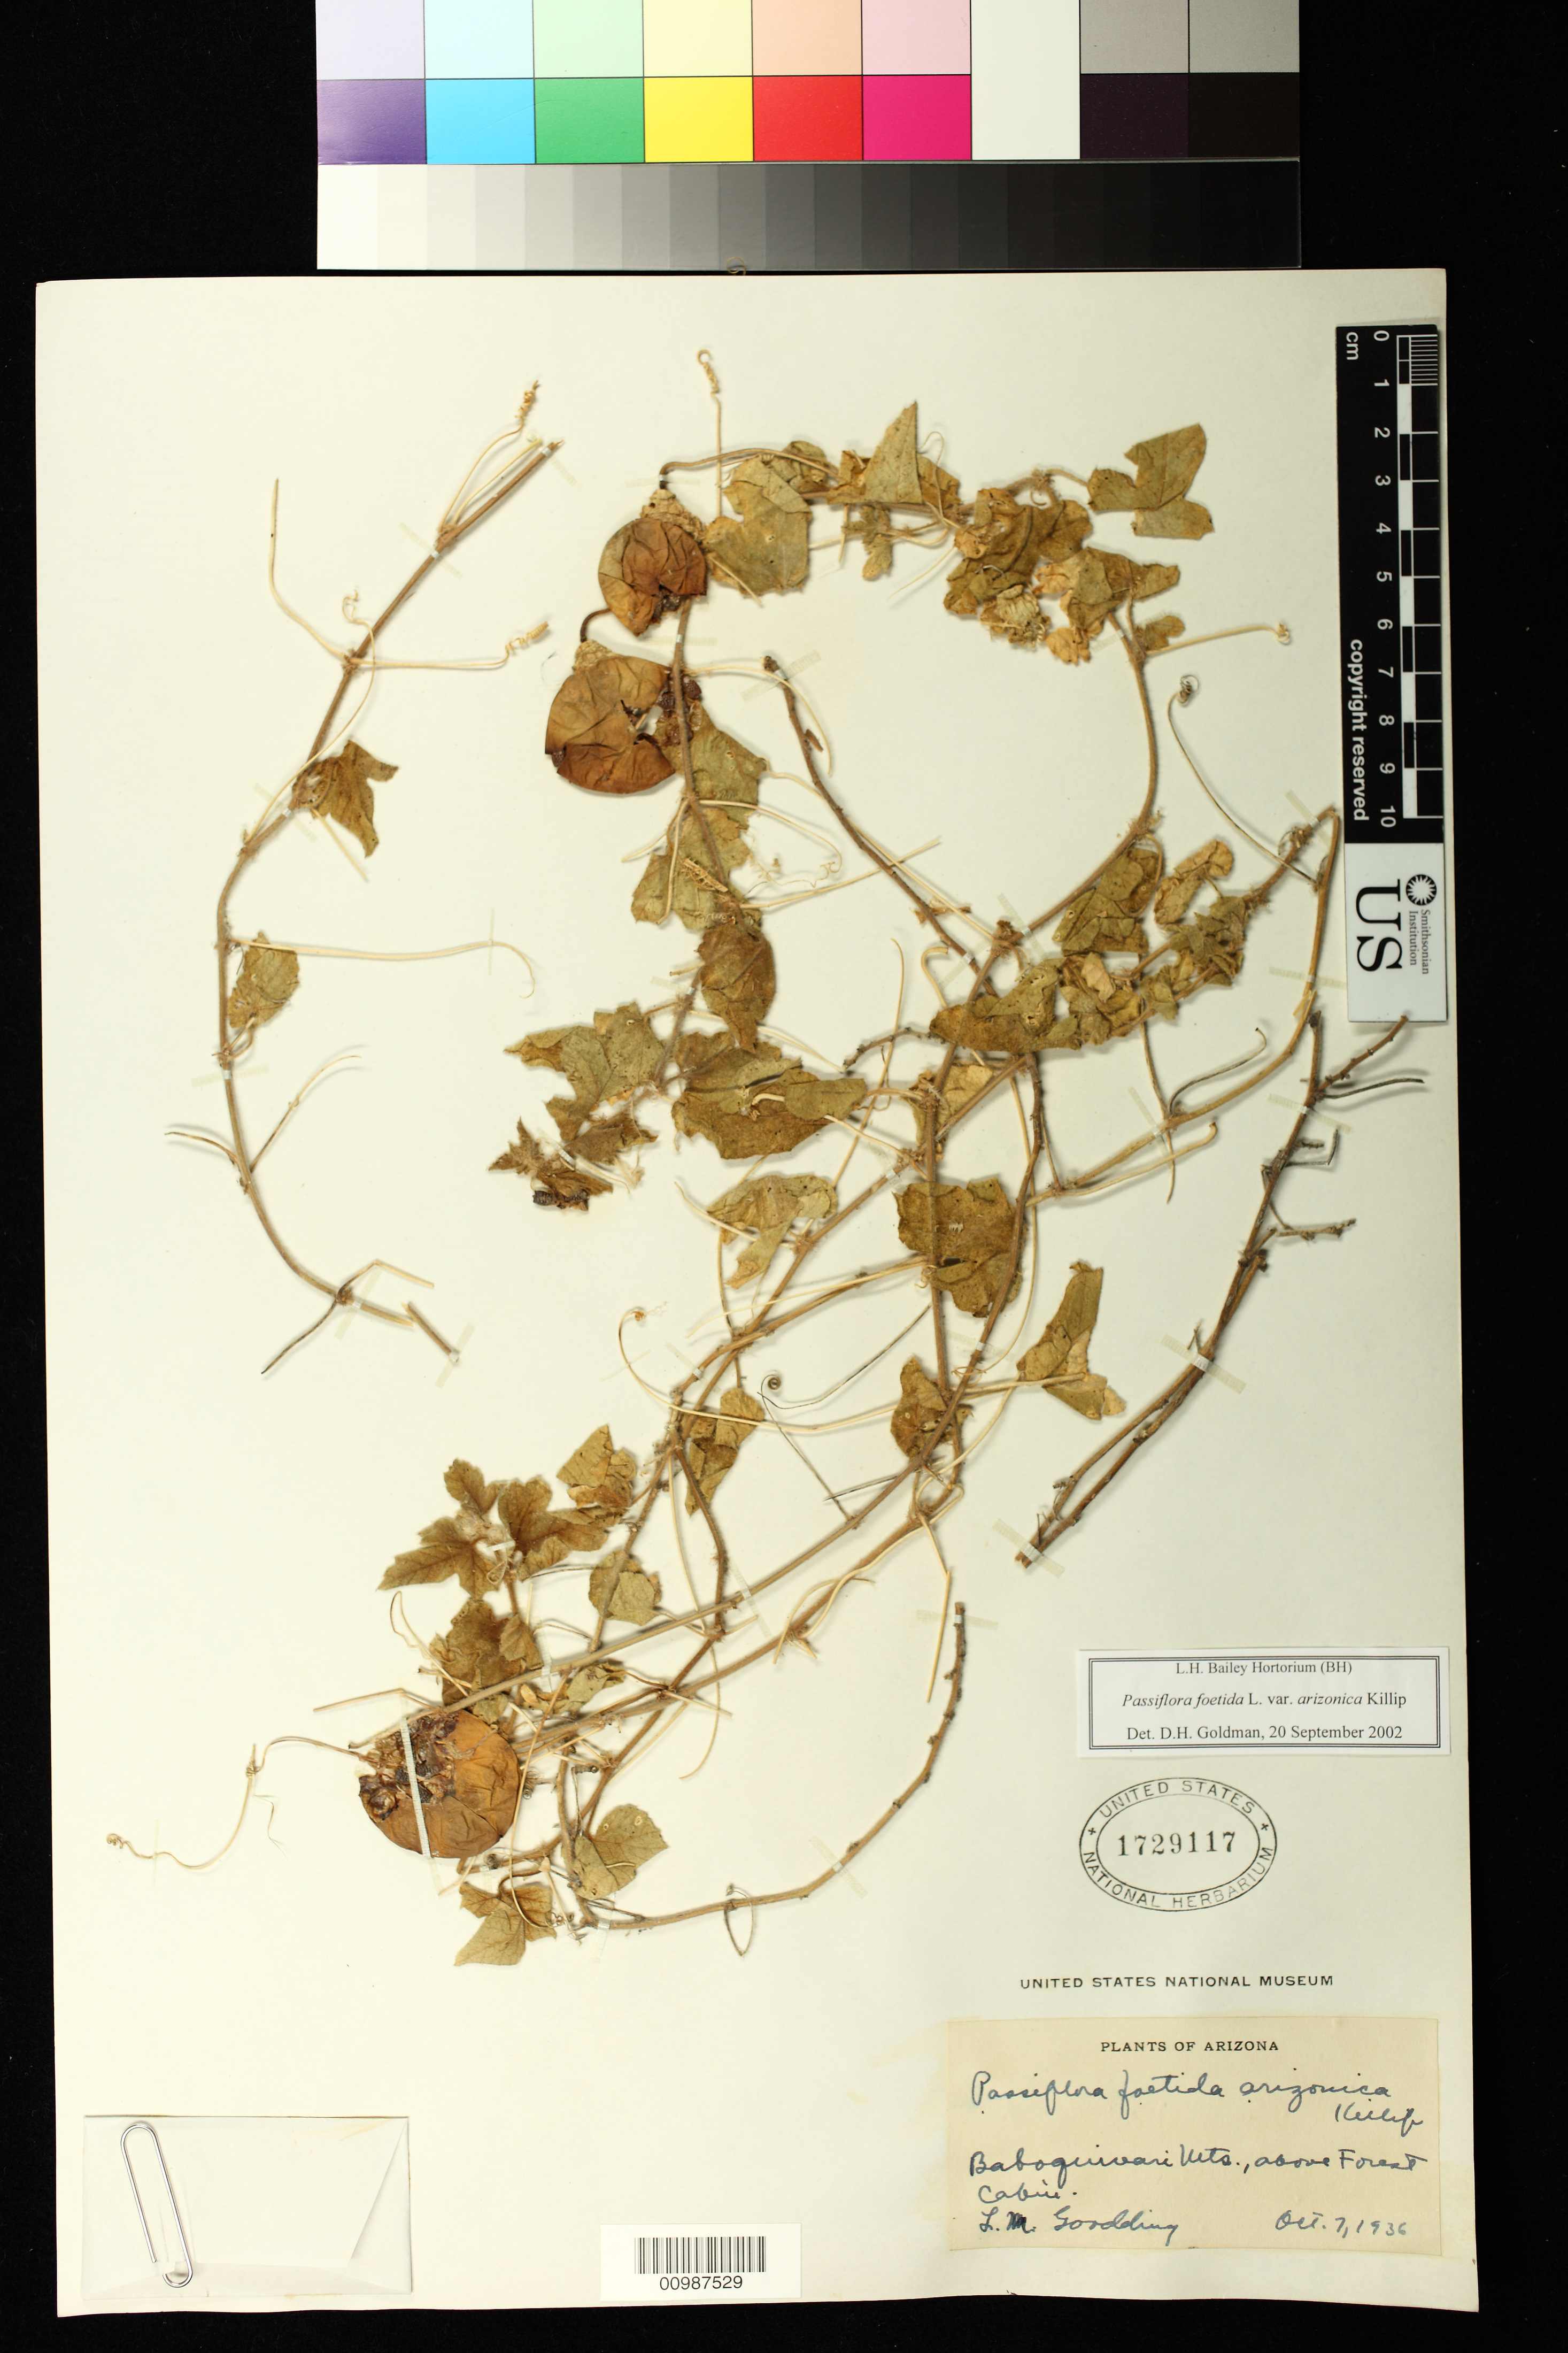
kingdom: Plantae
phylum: Tracheophyta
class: Magnoliopsida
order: Malpighiales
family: Passifloraceae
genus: Passiflora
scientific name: Passiflora arizonica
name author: (Killip) D.H. Goldman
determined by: Svoboda, Harlan T., (NA), US Department of Agriculture (UNITED STATES)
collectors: L. N. Goodding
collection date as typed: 07 Oct 1936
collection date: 1936-10-07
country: United States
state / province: Arizona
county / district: Pima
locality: Baboquivari Mountains, above forest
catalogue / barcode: US 1729117